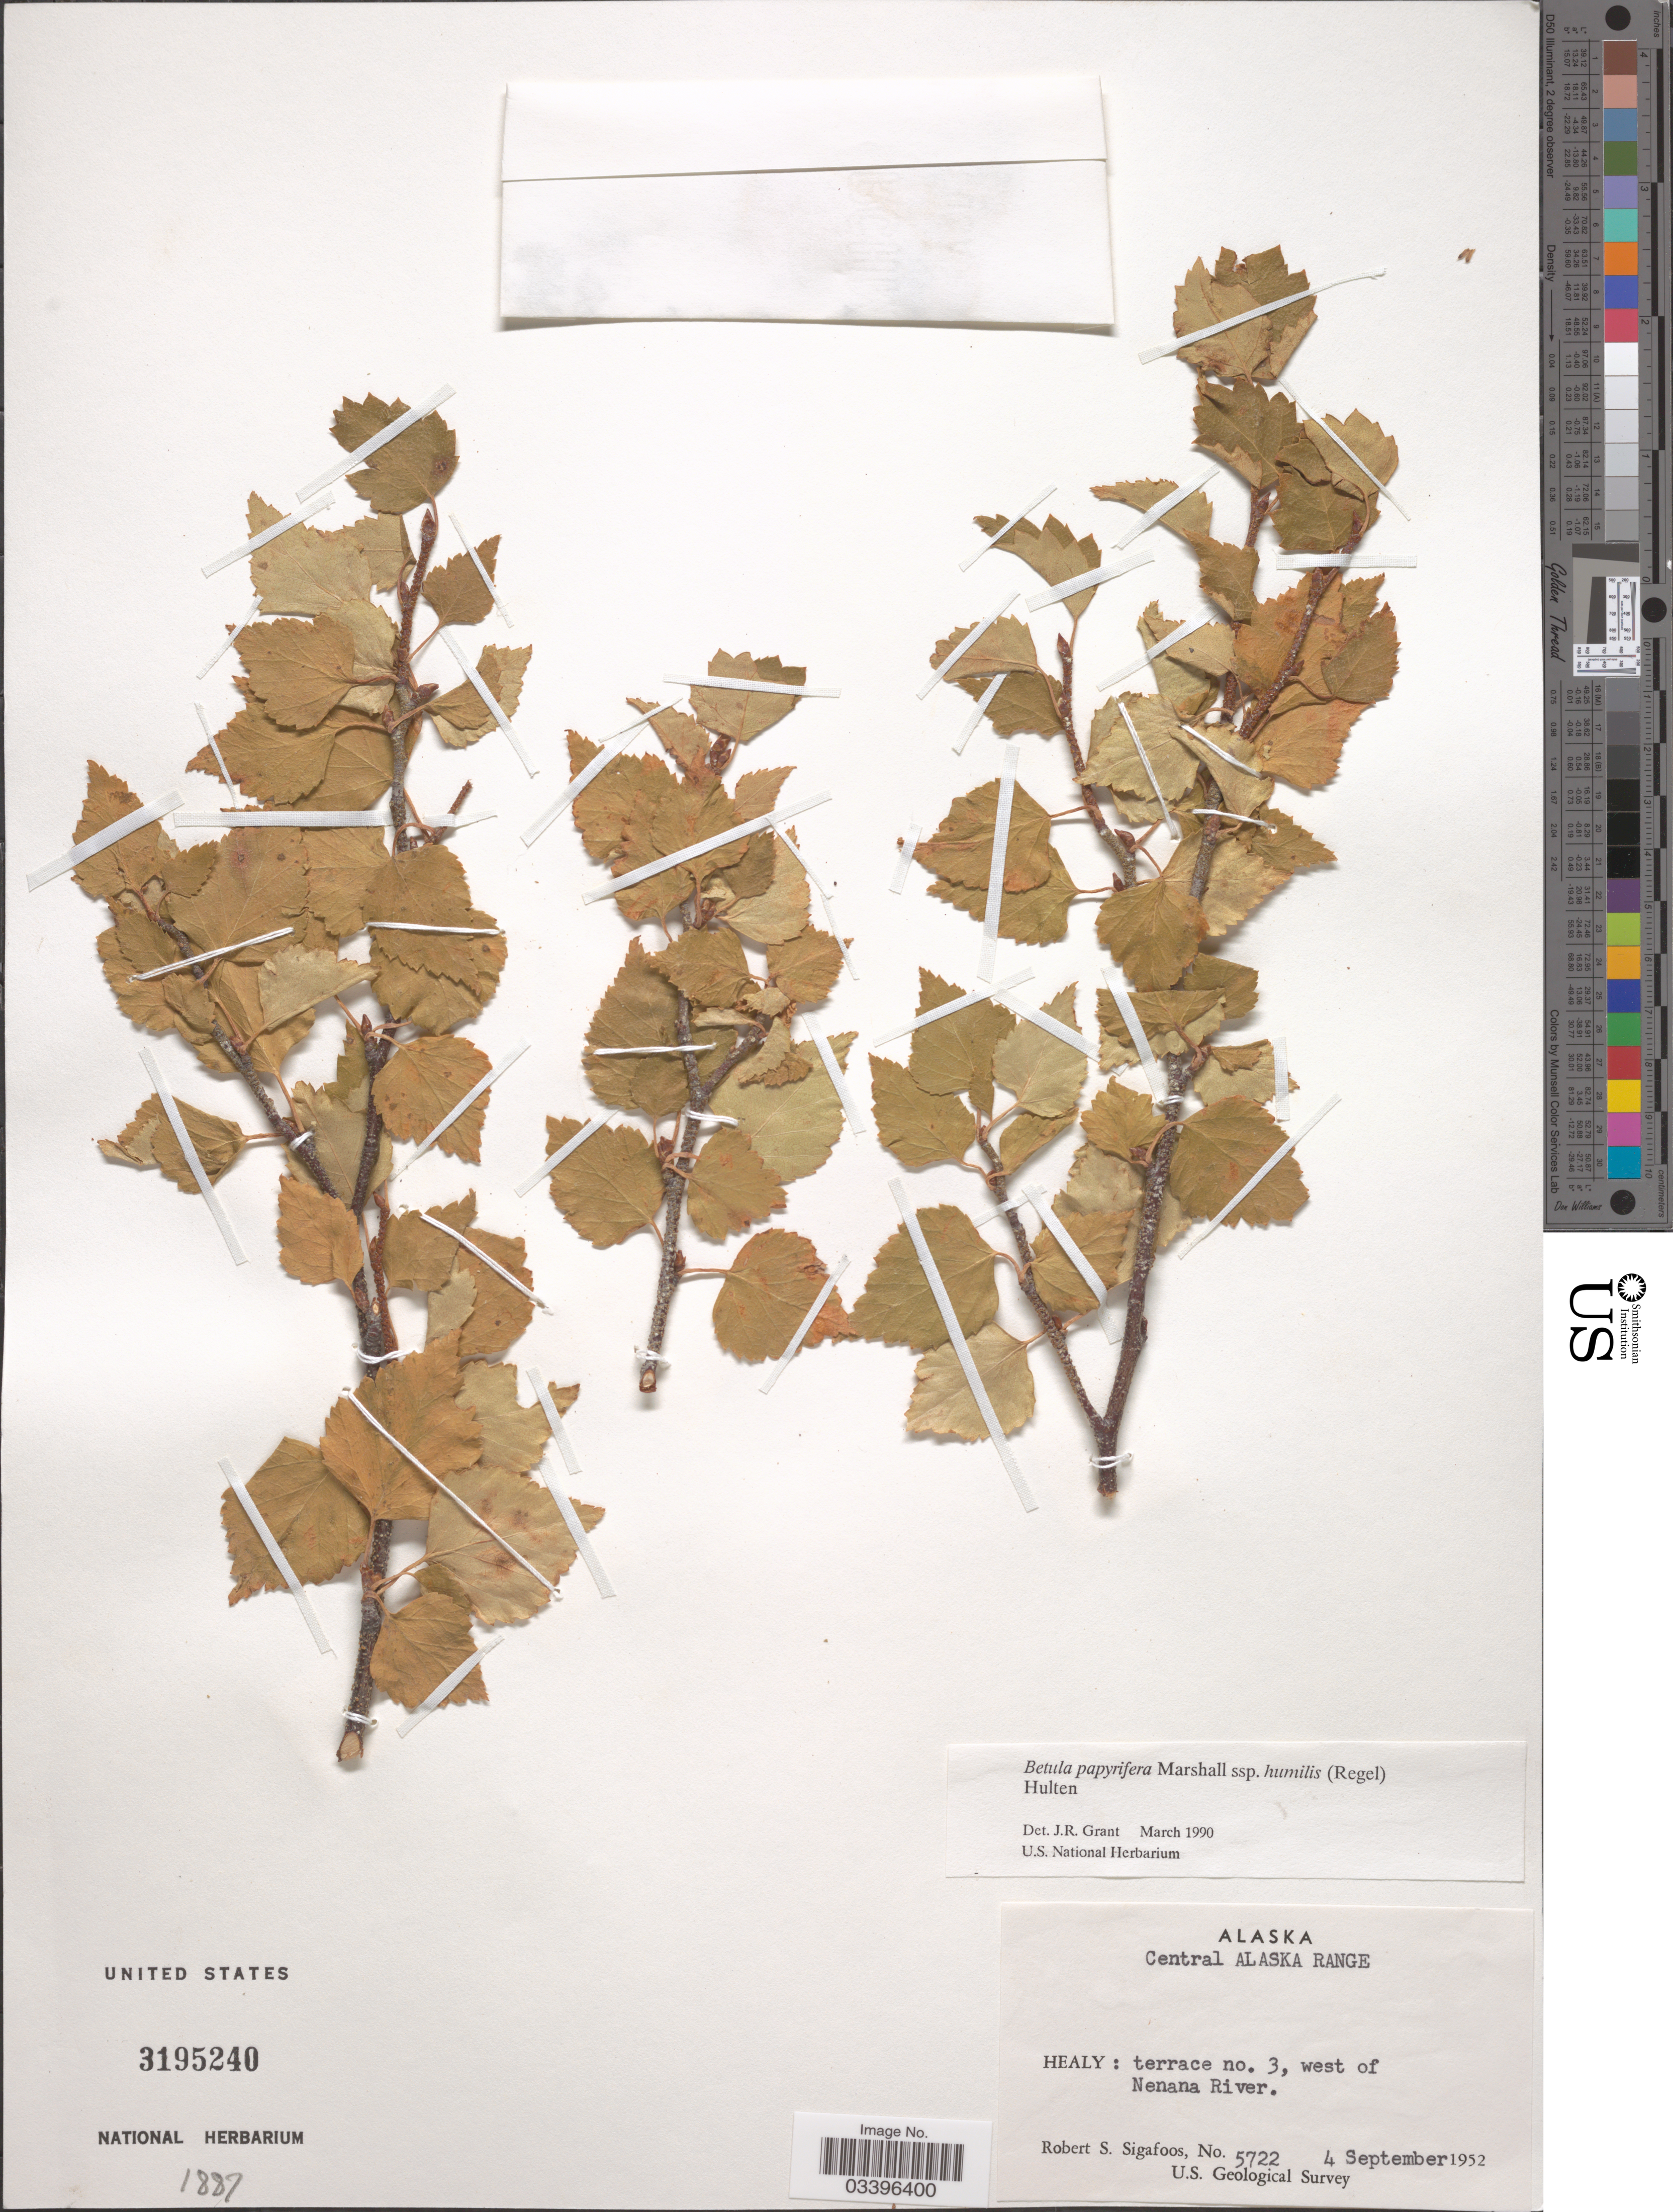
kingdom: Plantae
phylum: Tracheophyta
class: Magnoliopsida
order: Fagales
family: Betulaceae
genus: Betula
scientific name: Betula papyrifera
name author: Marshall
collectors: R. Sigafoos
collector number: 5722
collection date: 1952-09-04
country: United States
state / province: Alaska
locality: Central Alaska Range. Healy: terrace no. 3, west of Nenana River.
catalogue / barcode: US 3195240